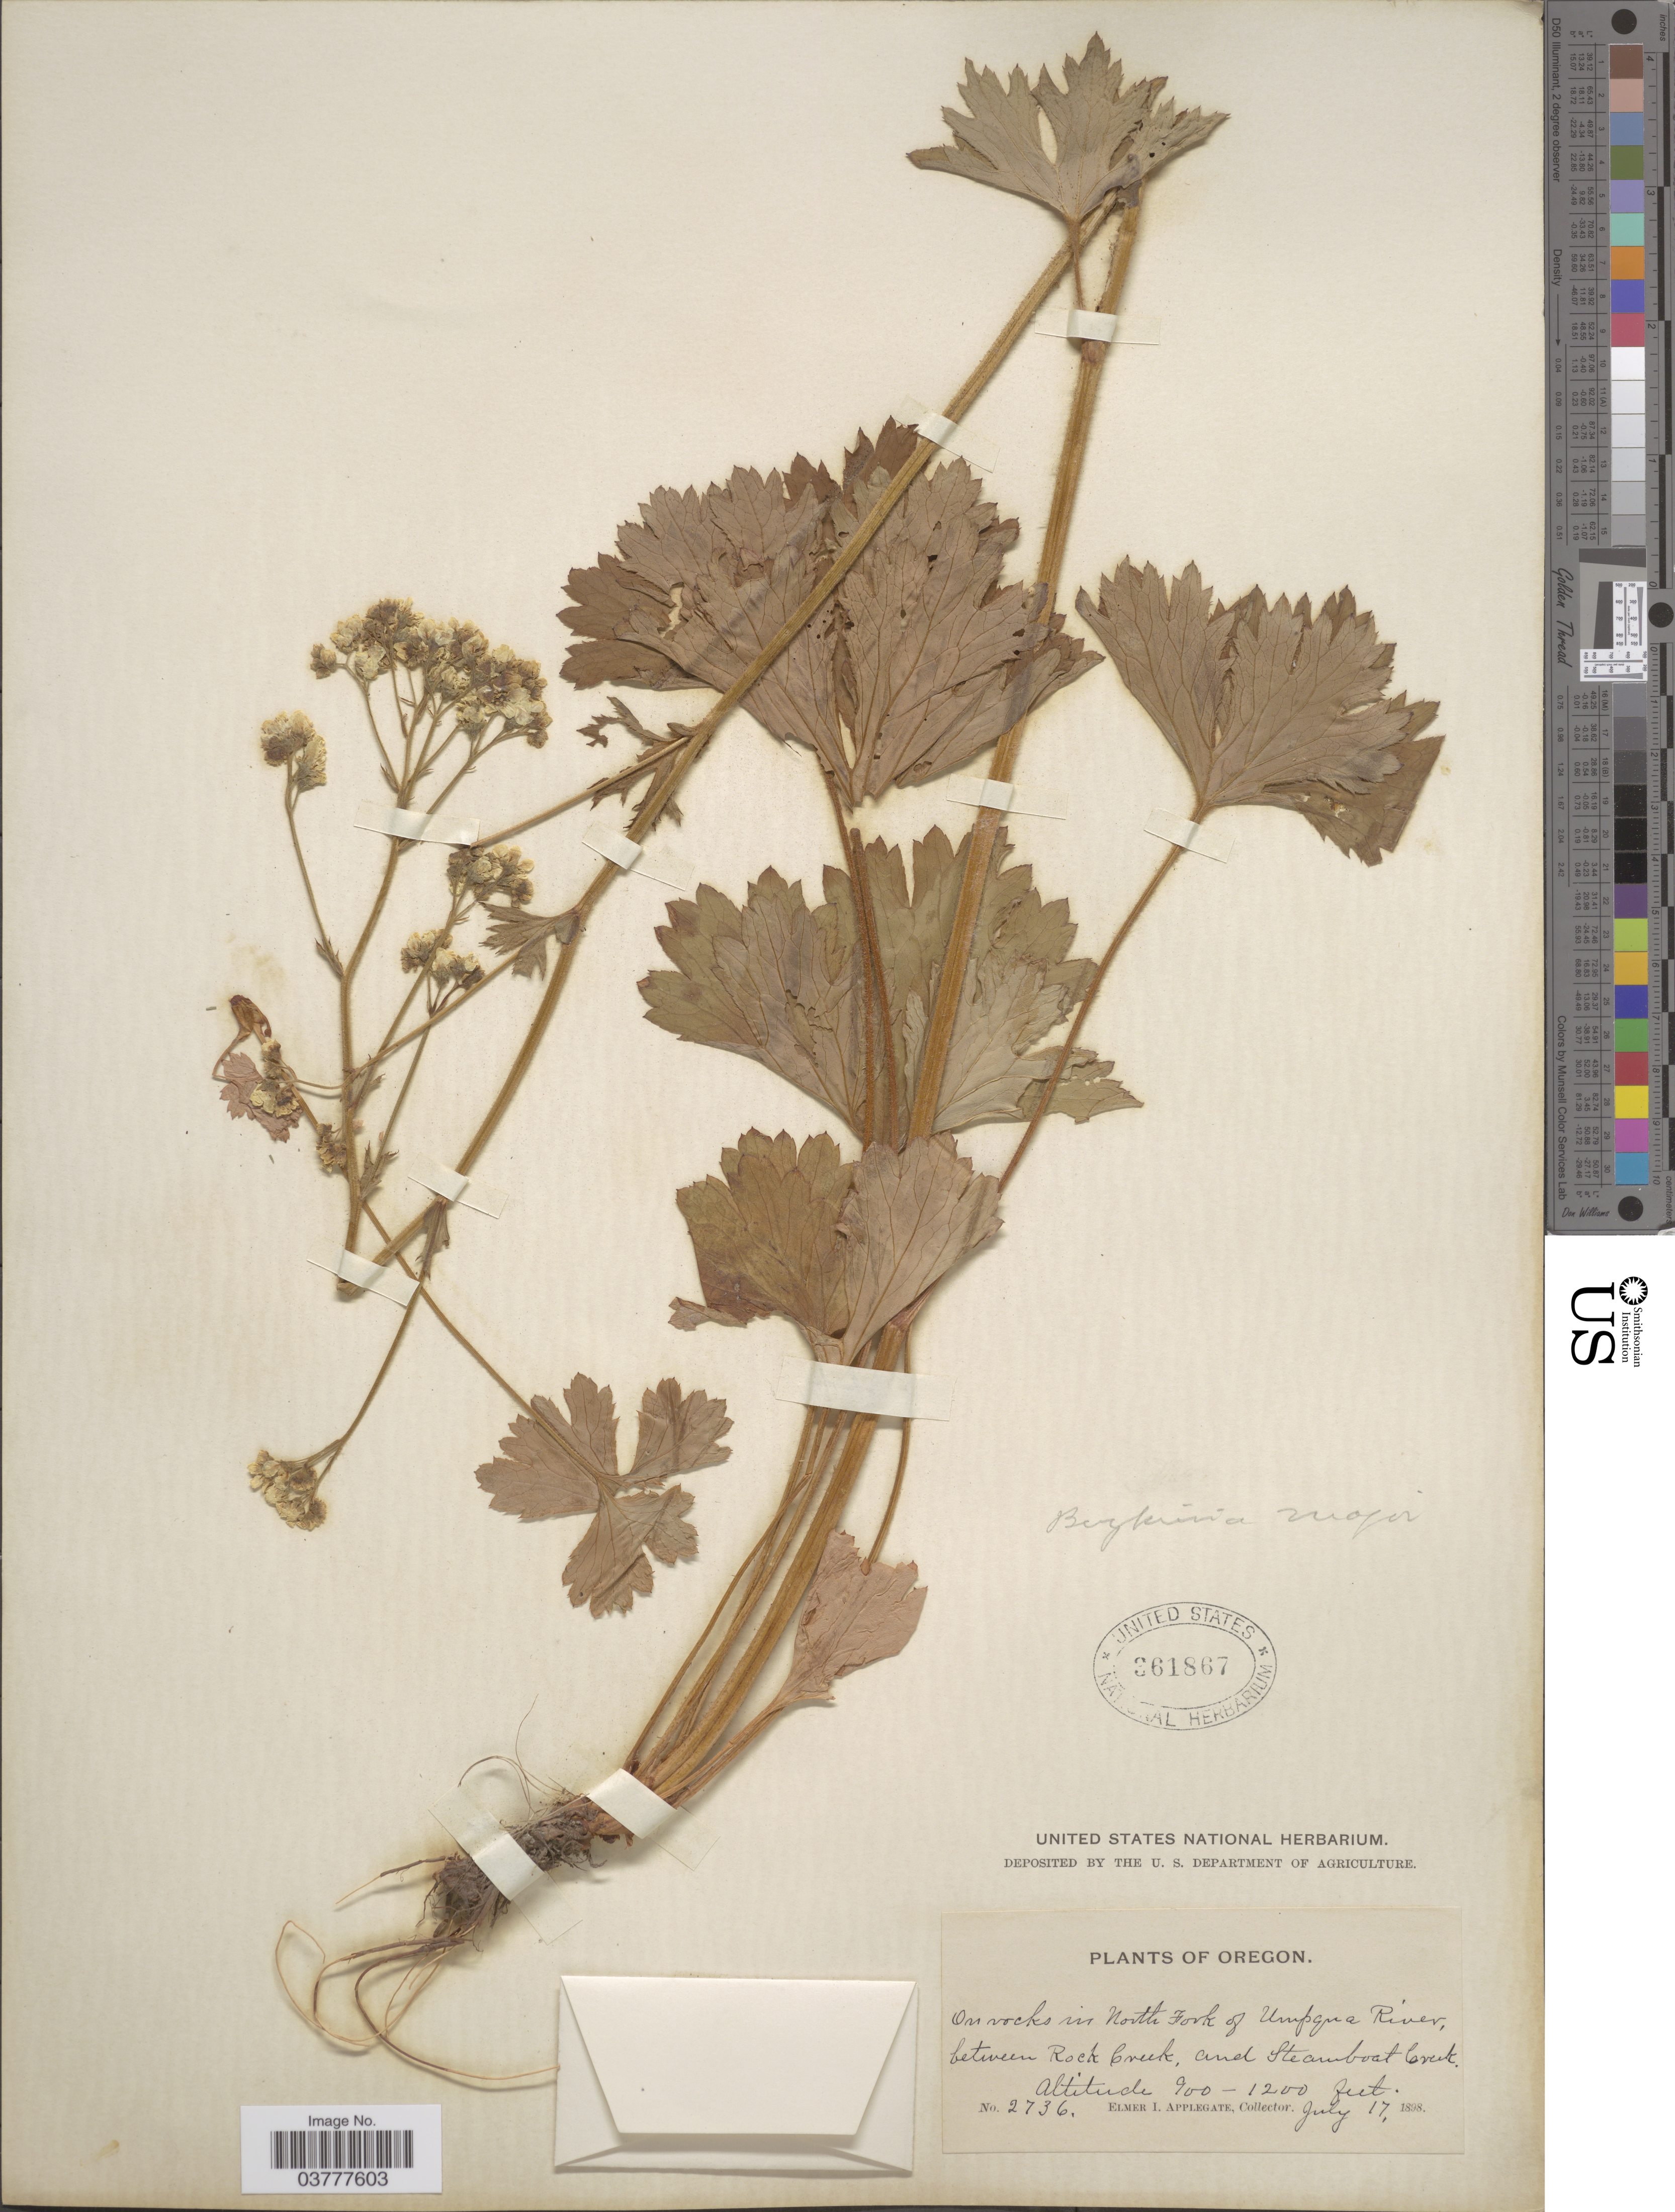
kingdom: Plantae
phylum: Tracheophyta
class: Magnoliopsida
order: Saxifragales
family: Saxifragaceae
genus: Boykinia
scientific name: Boykinia major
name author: A. Gray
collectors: E. I. Applegate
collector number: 2736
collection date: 1898-07-17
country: United States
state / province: Oregon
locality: On rocks in North Fork of Umpqua River, between Rock Creek and Steamboat Creek.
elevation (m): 274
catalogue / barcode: US 361867